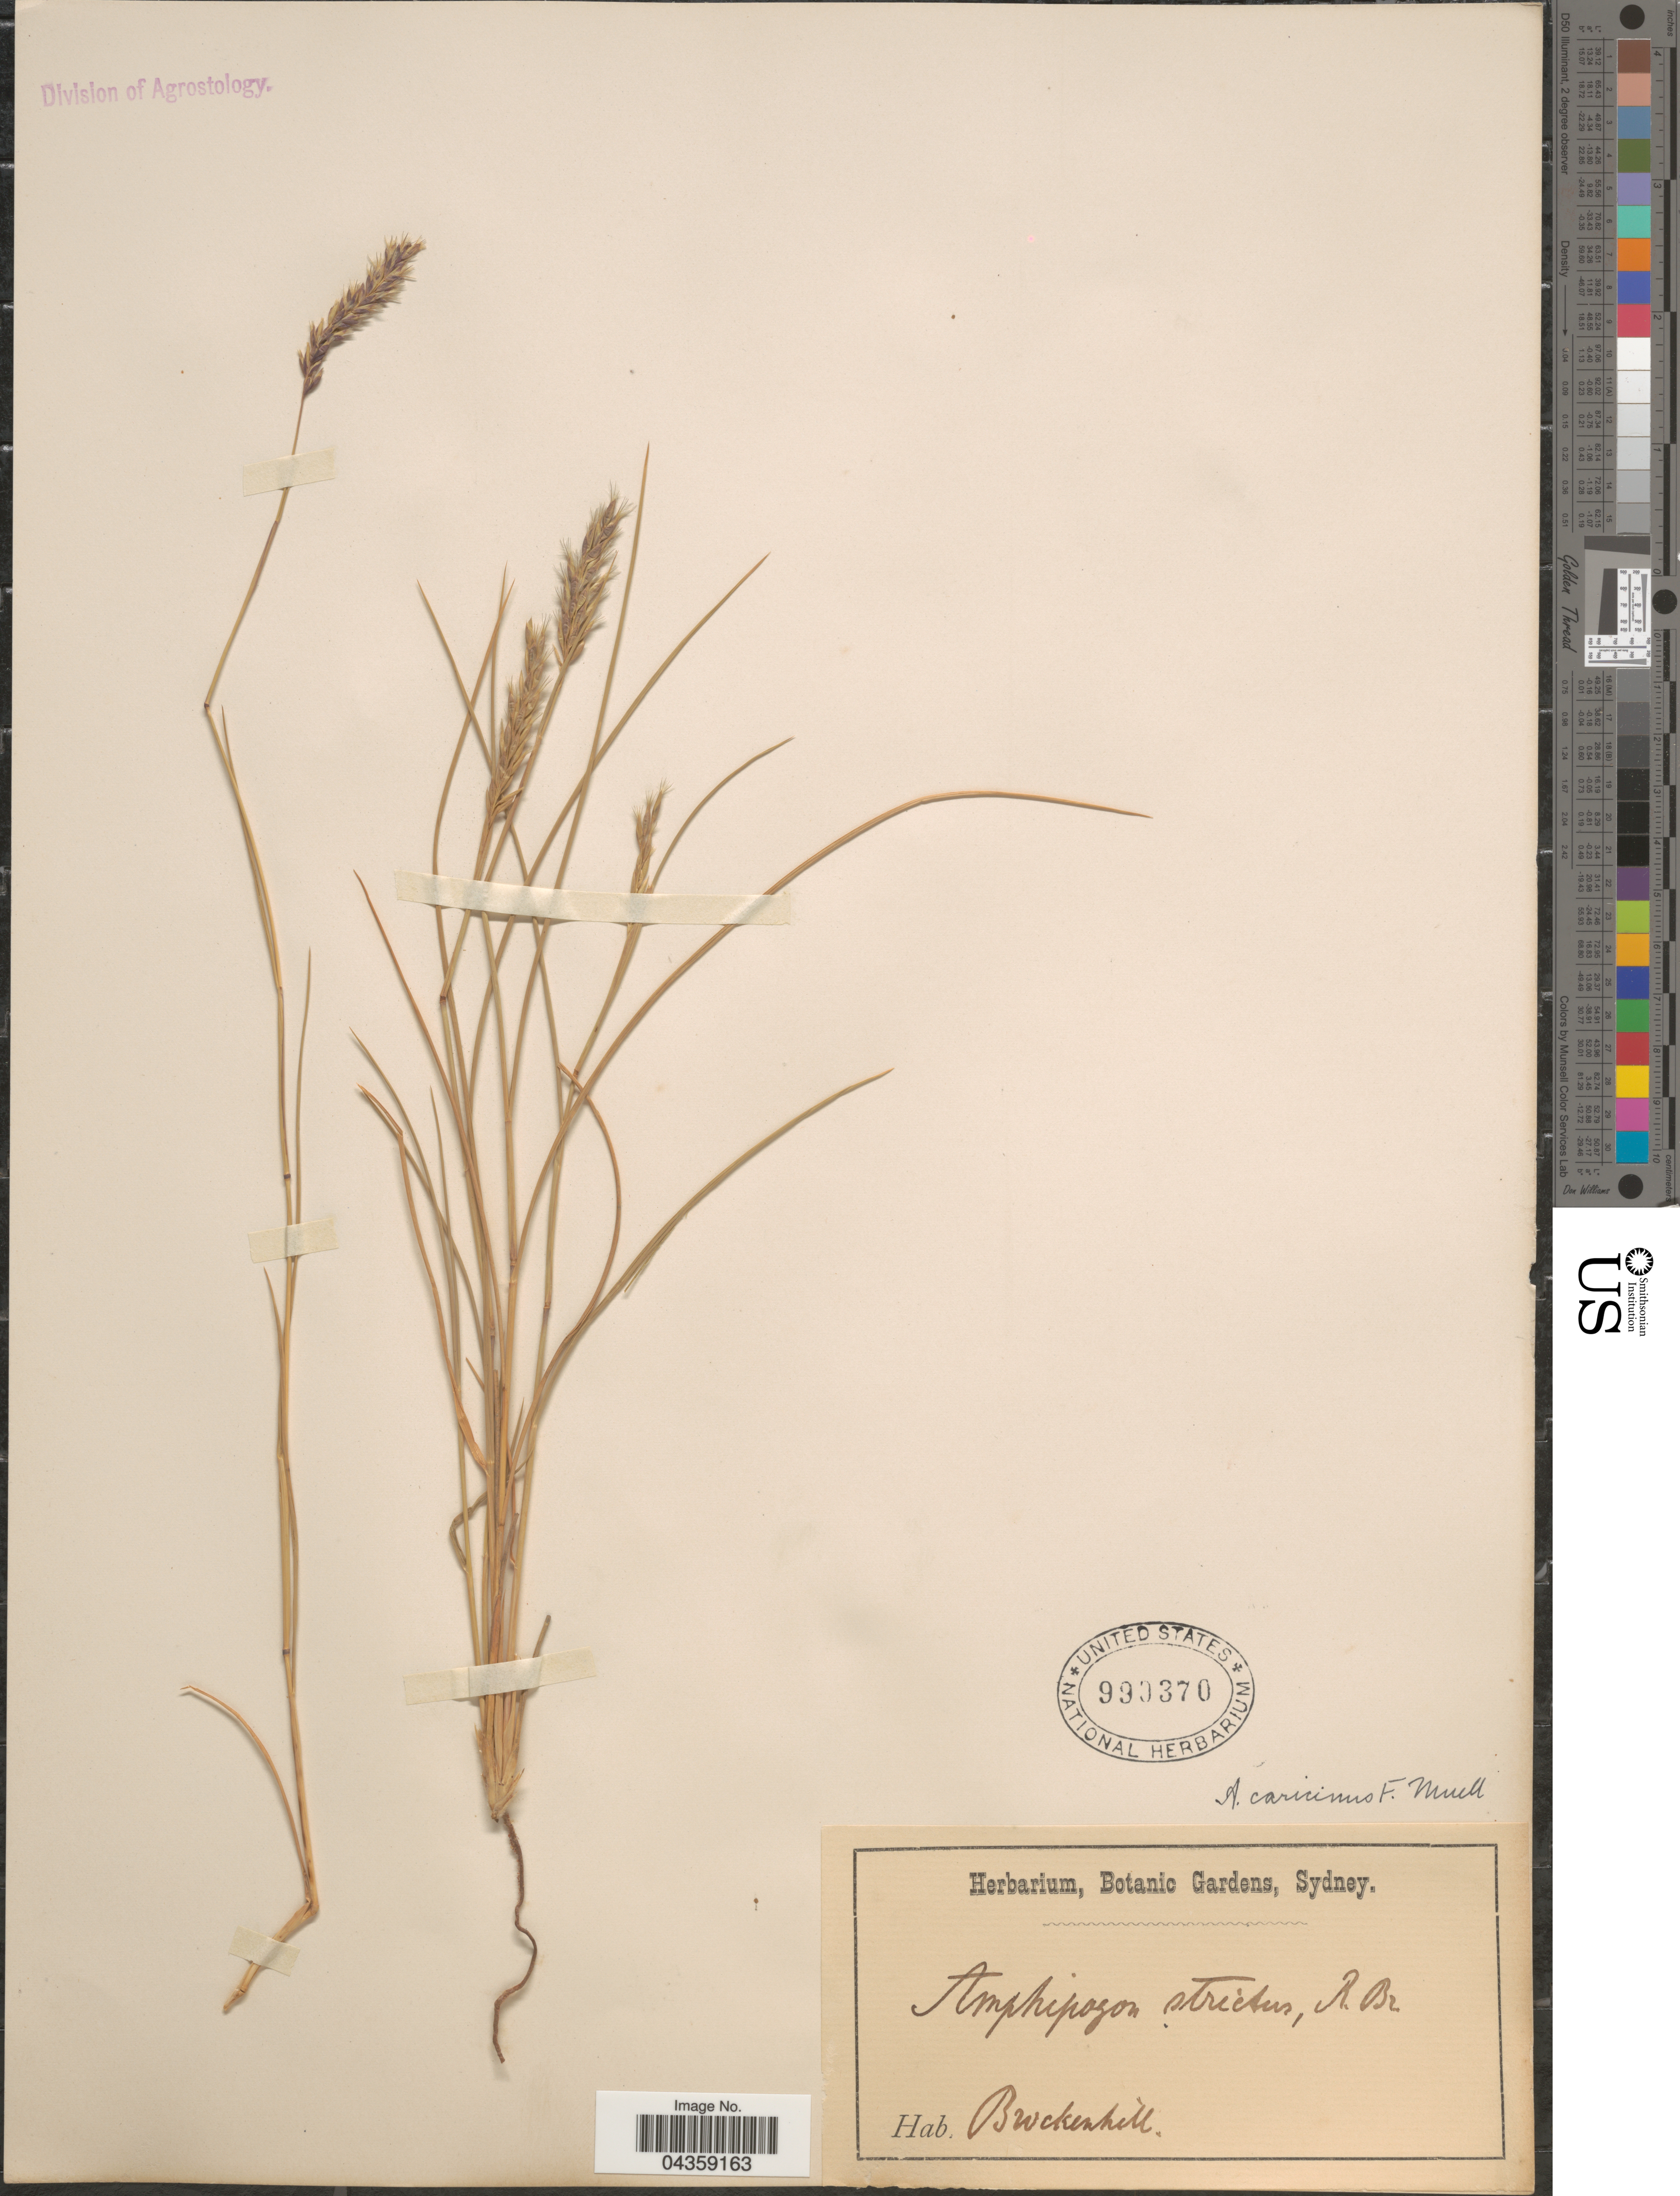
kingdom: Plantae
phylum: Tracheophyta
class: Liliopsida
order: Poales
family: Poaceae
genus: Amphipogon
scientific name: Amphipogon strictus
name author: R. Br.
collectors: Herbarium, Botanic Gardens, Sydney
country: Australia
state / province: New South Wales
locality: Brockenhill.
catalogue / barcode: US 990370